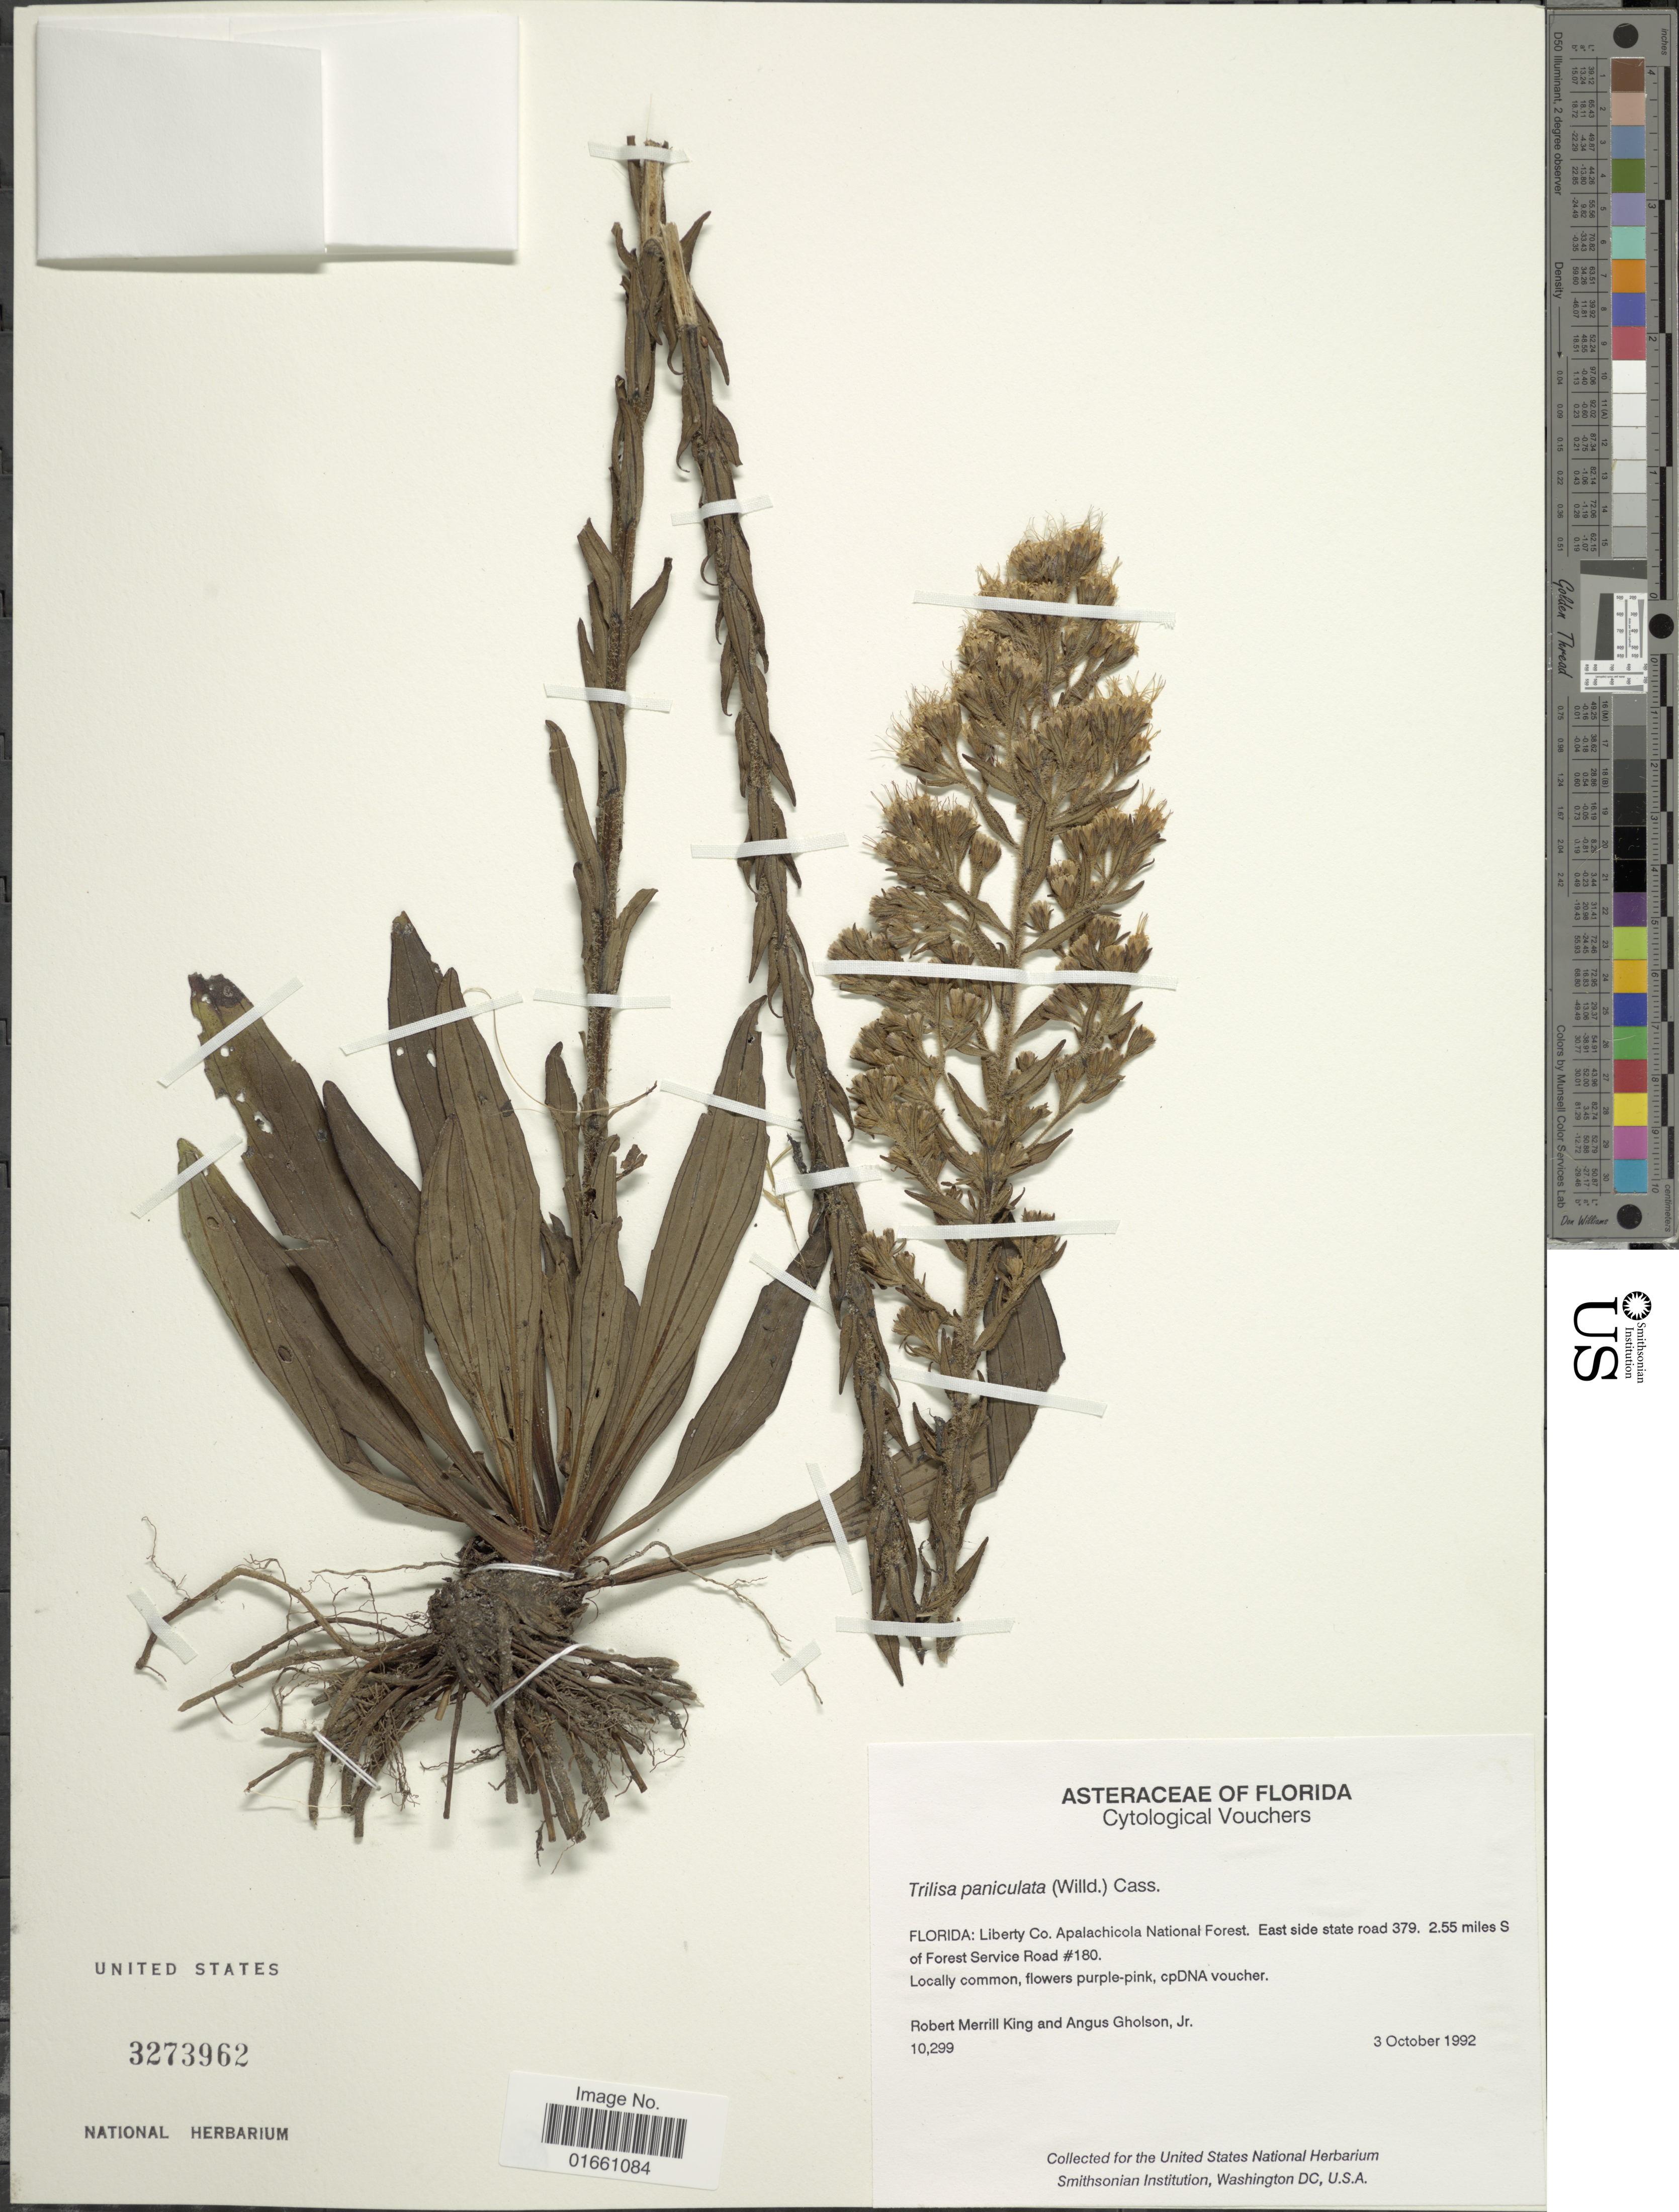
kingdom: Plantae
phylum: Tracheophyta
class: Magnoliopsida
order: Asterales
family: Asteraceae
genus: Trilisa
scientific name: Trilisa paniculata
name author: (J.F. Gmel.) Cass.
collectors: R. M. King & A. Gholson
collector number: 10299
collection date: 1992-10-03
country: United States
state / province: Florida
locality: Liberty Co. Apalachicola National Forest. East side state road 379, 2.55 miles S of Forest Service Road #180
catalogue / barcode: US 3273962